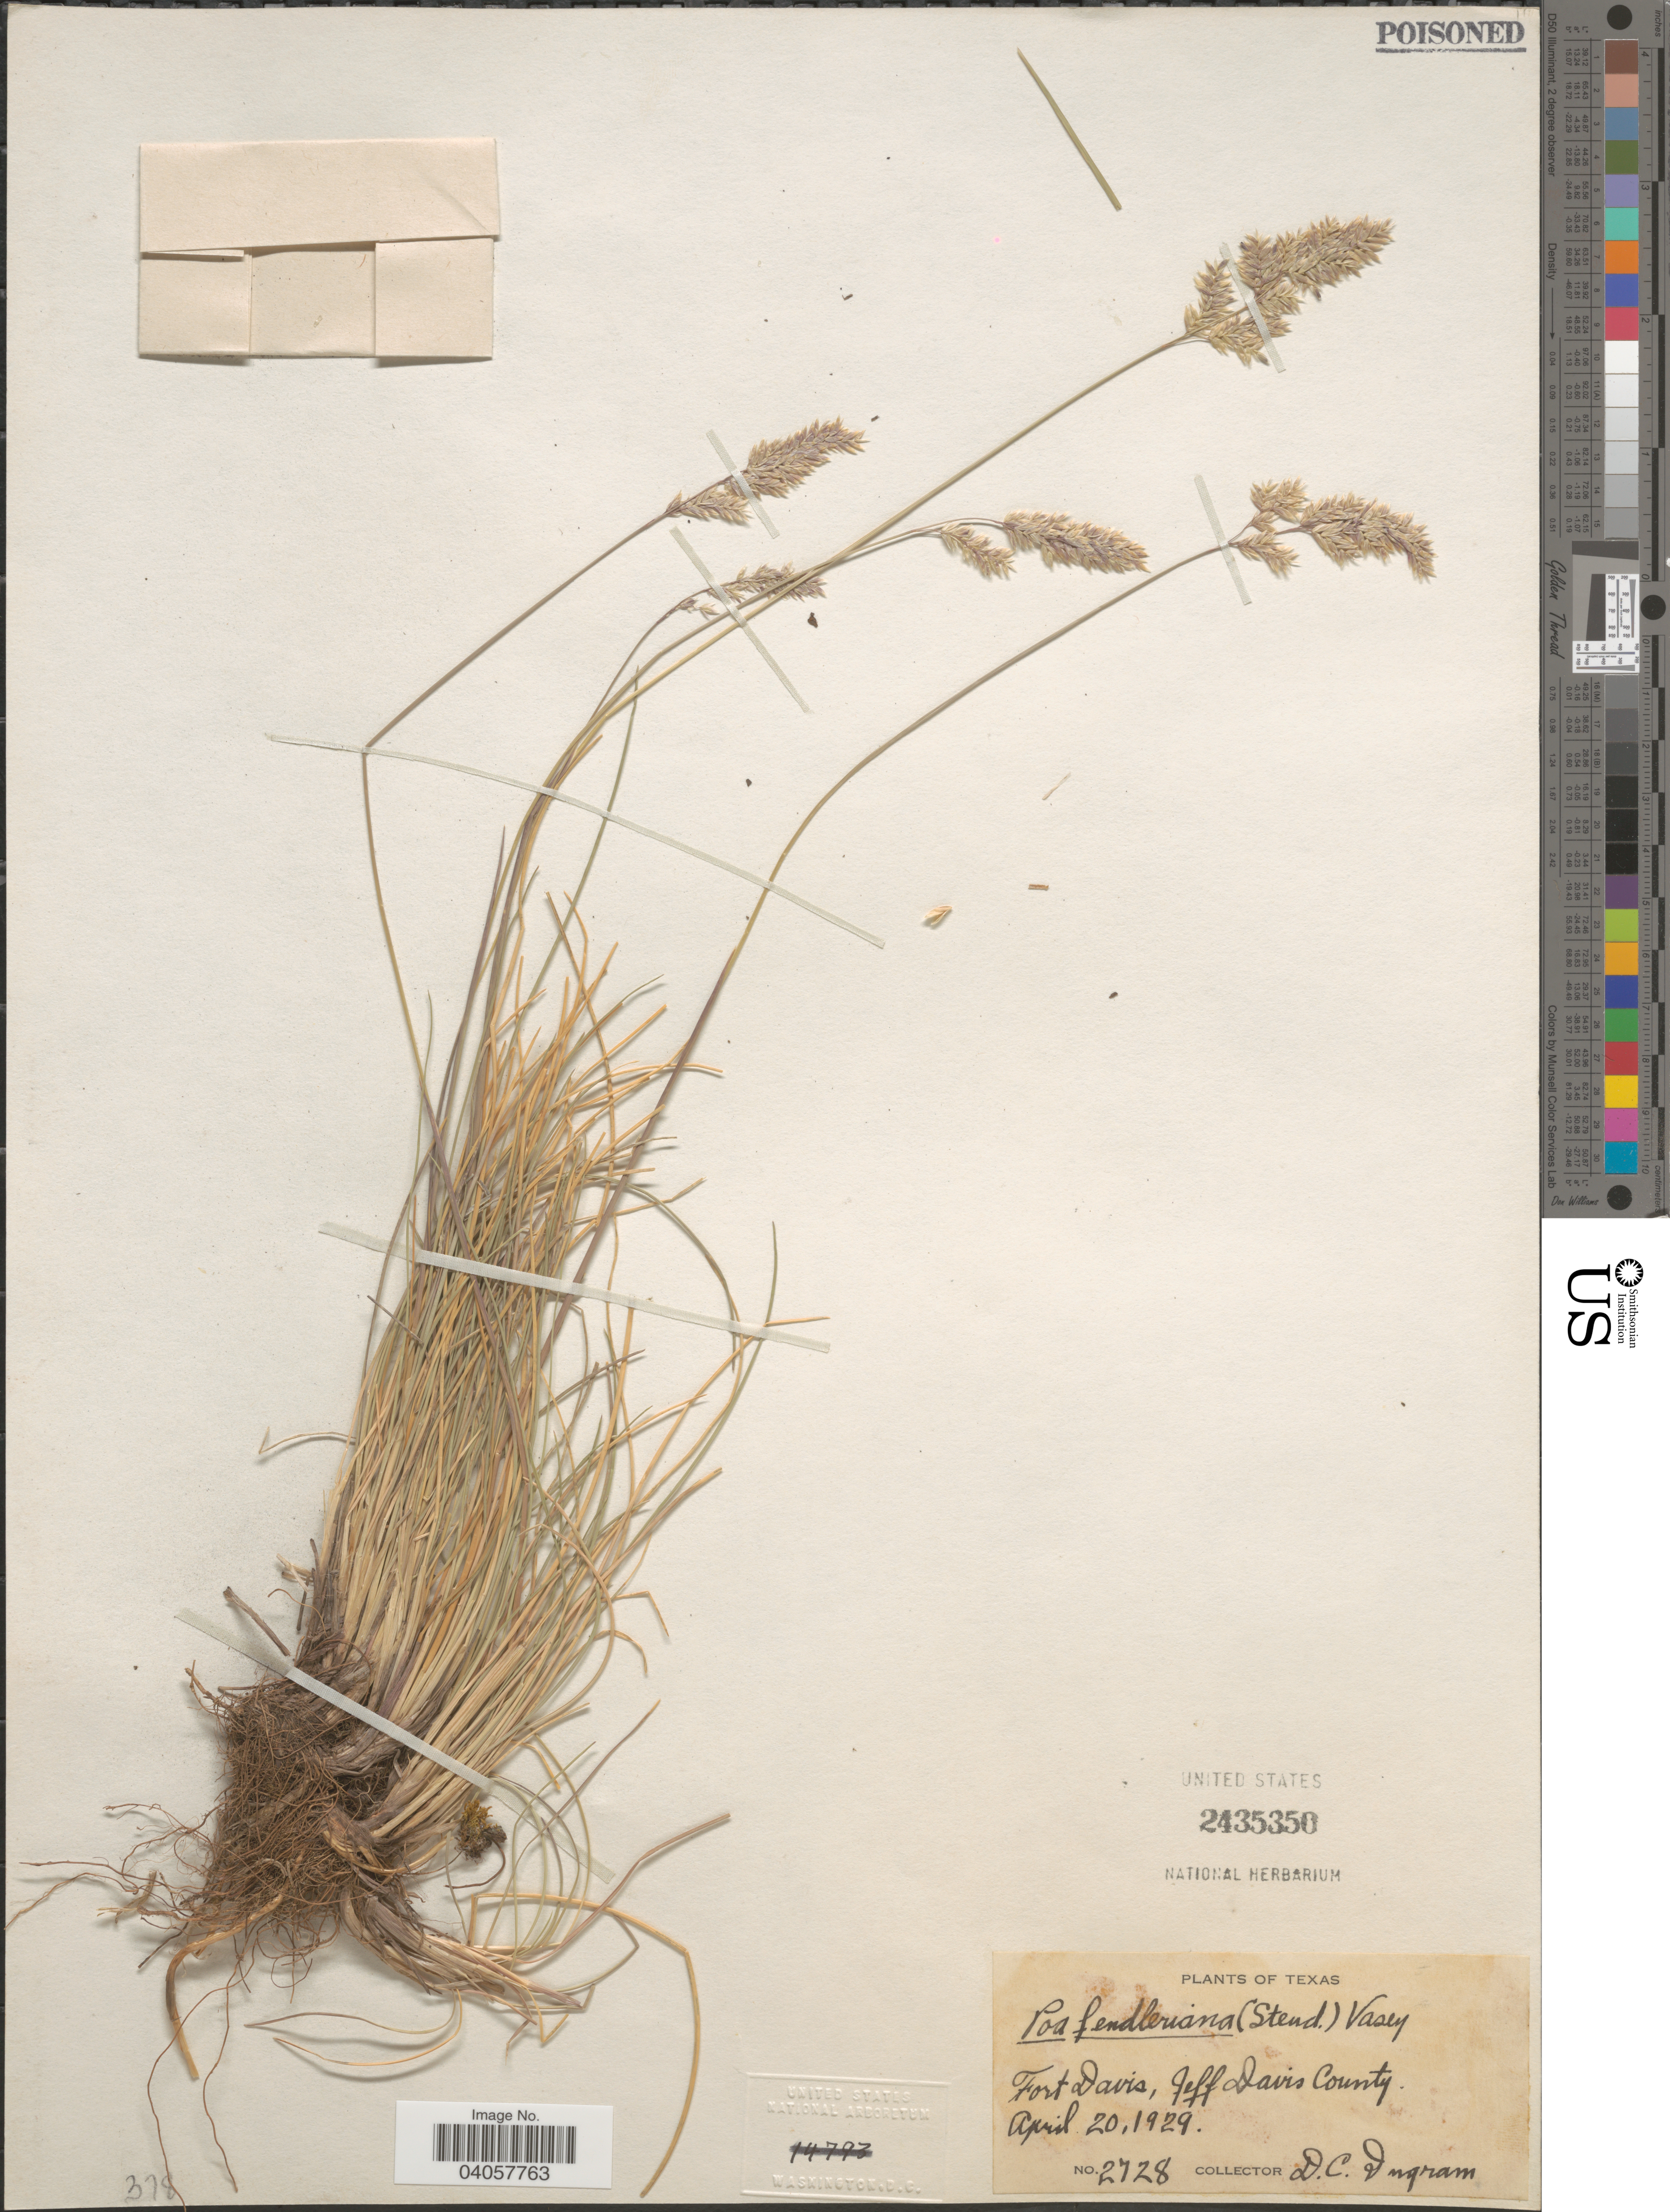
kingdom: Plantae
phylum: Tracheophyta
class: Liliopsida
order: Poales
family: Poaceae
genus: Poa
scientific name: Poa fendleriana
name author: (Steud.) Vasey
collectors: D. C. Ingram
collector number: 2728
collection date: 1929-04-20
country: United States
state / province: Texas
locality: Fort Davis, Jeff Davis County.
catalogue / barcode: US 2435350